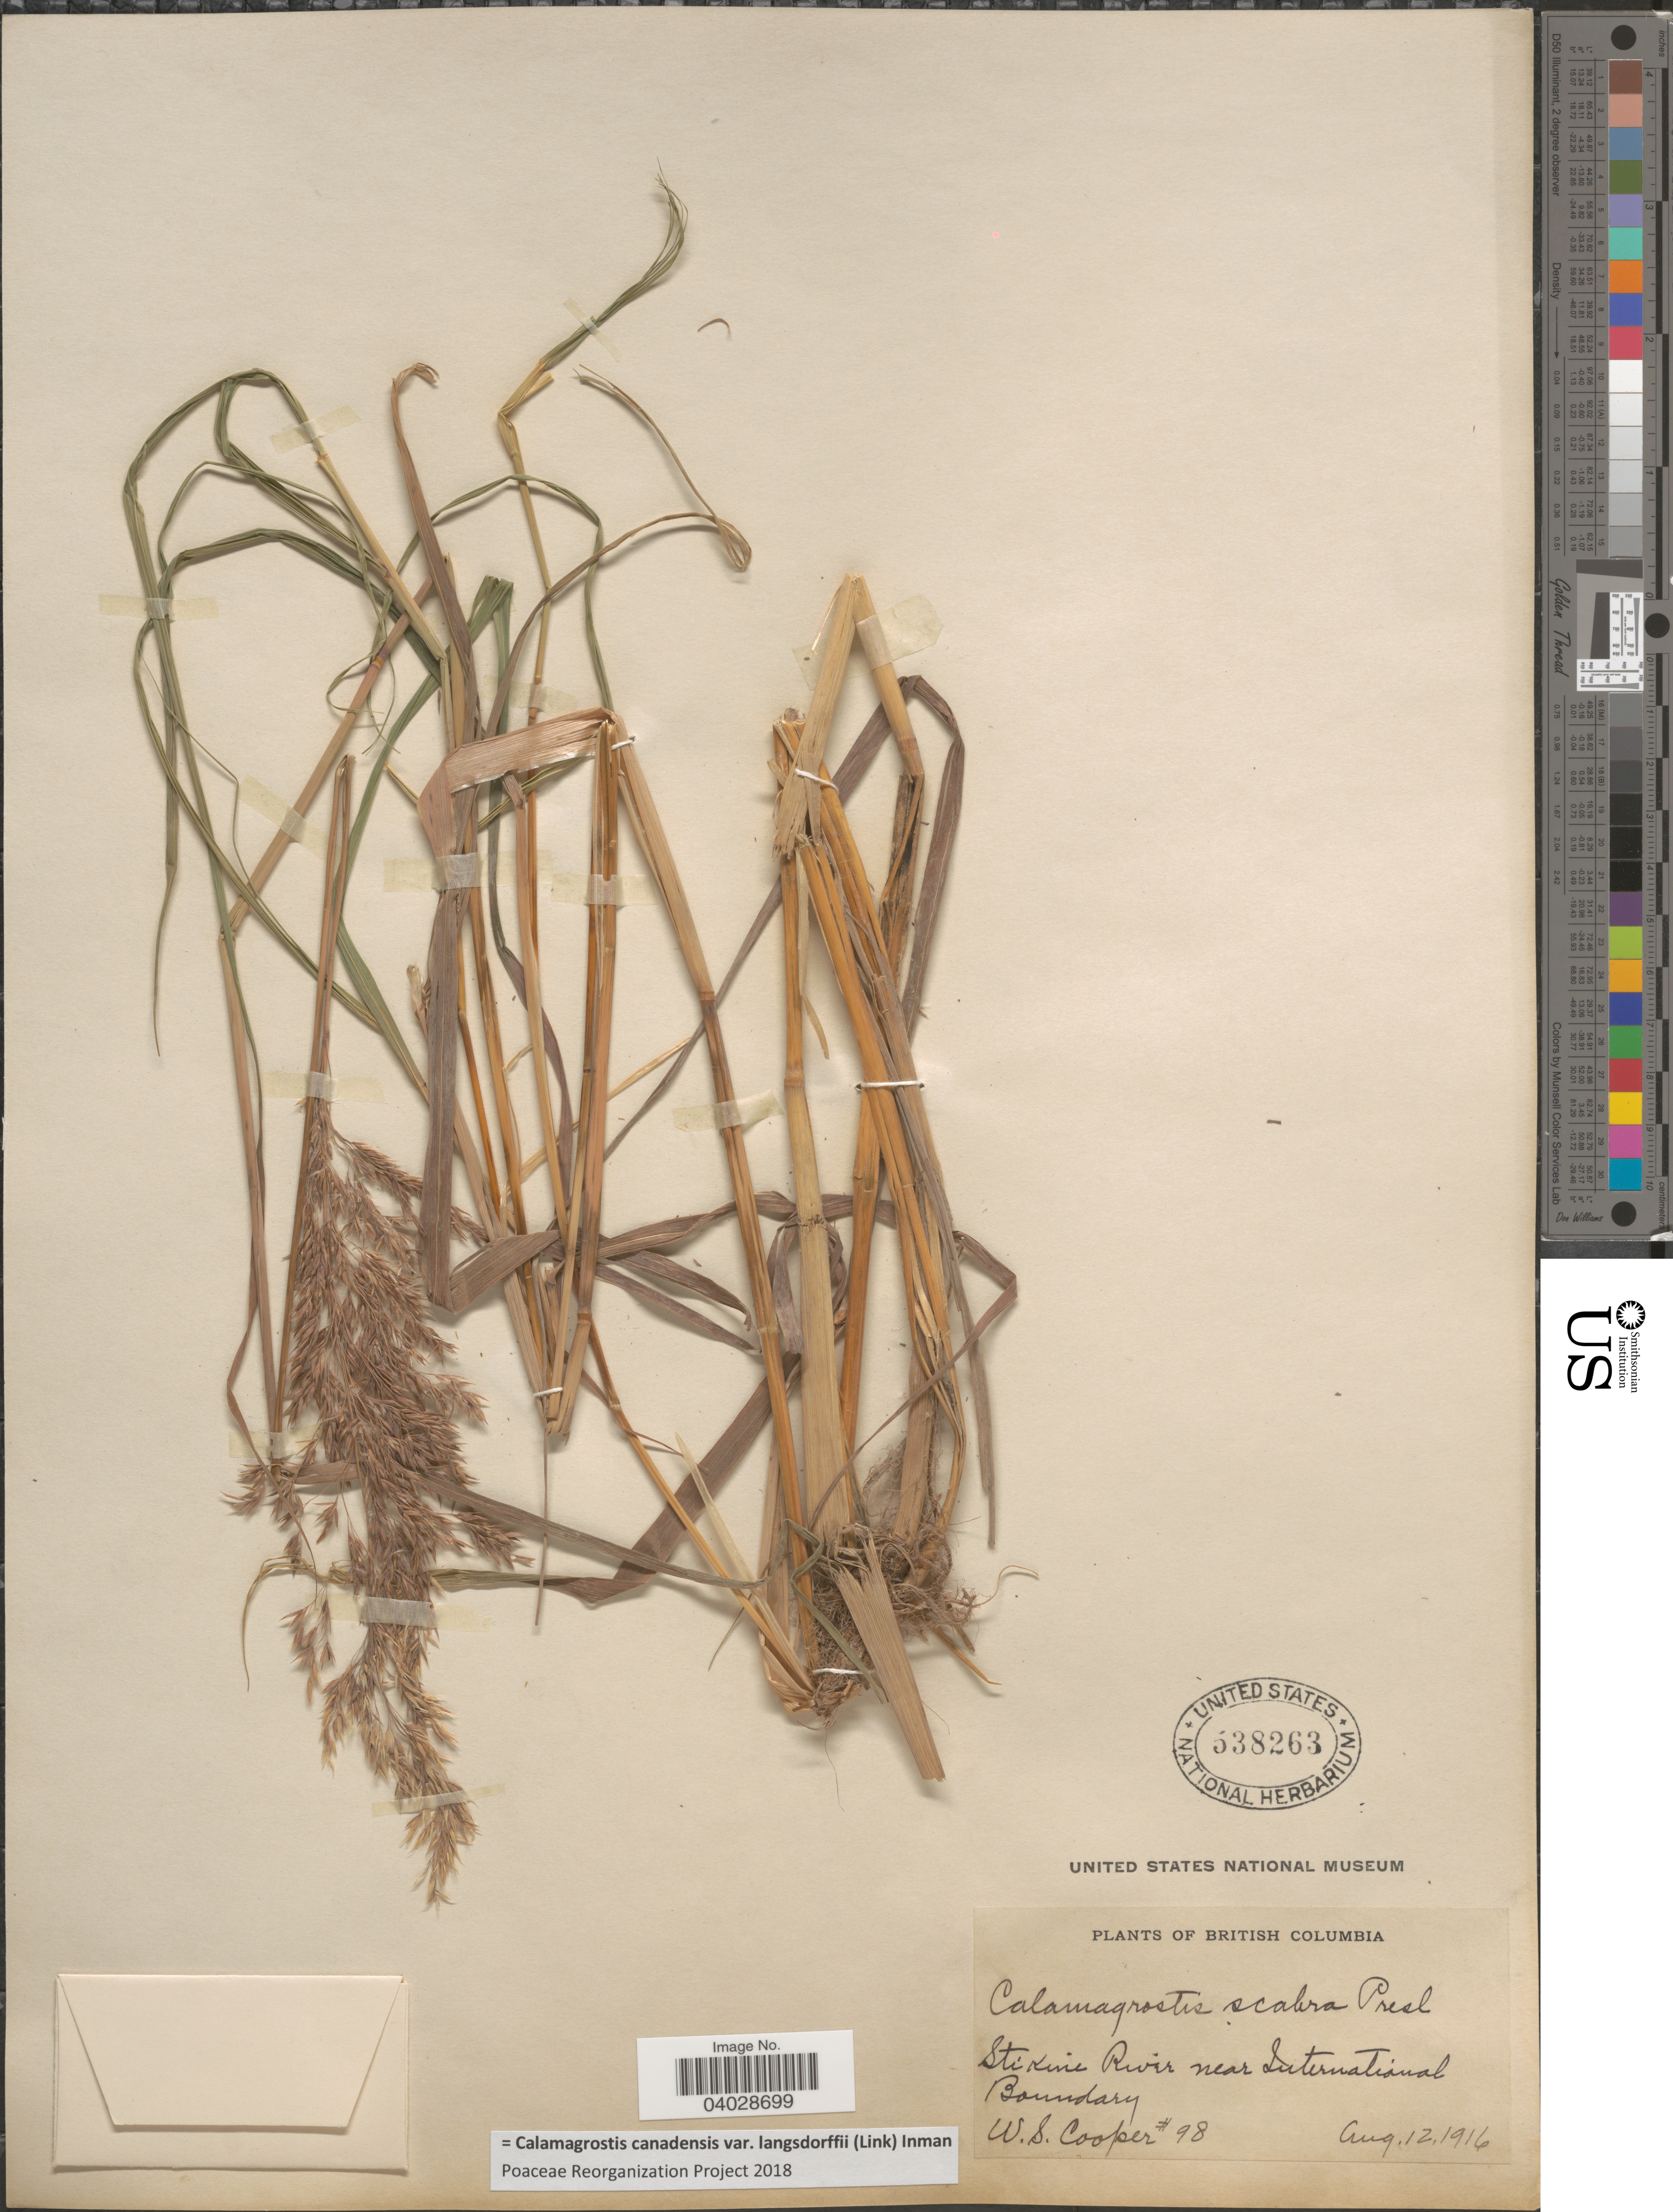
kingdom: Plantae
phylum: Tracheophyta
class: Liliopsida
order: Poales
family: Poaceae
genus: Calamagrostis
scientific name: Calamagrostis canadensis var. langsdorffii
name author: (Link) Inman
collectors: W. Cooper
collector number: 98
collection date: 1916-08-12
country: Canada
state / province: British Columbia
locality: Stikine River near International Boundary.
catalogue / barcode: US 538263